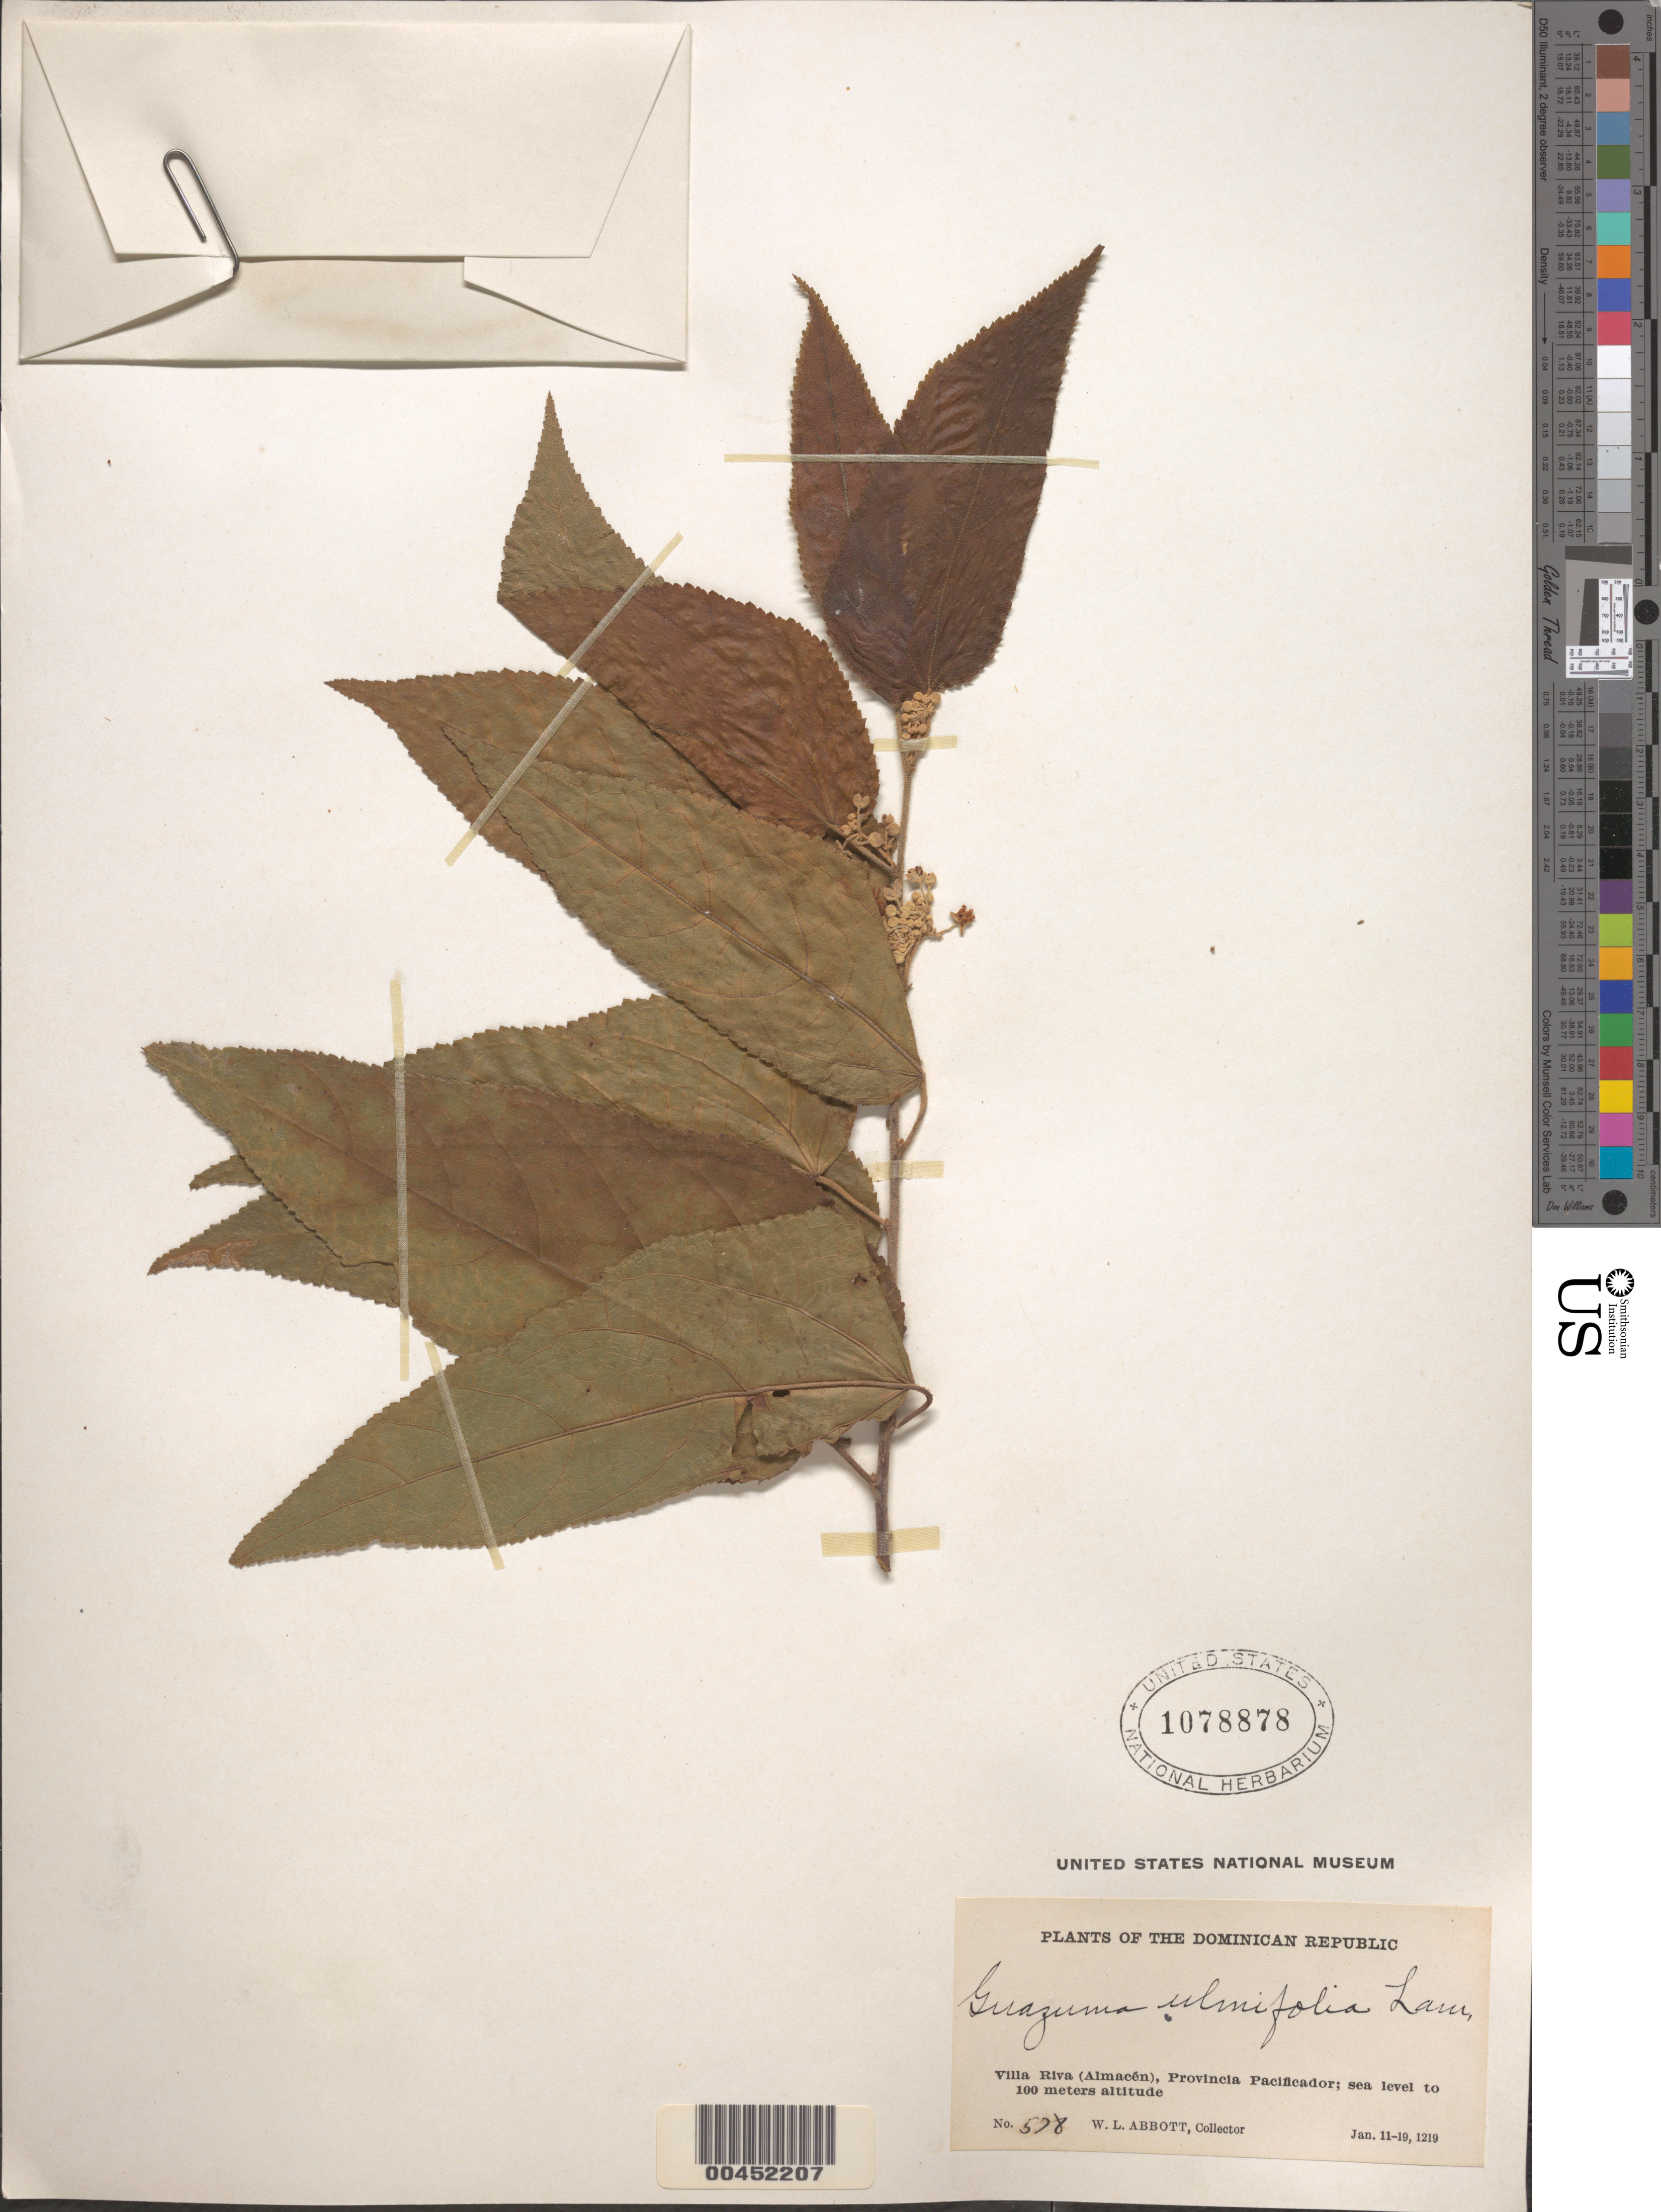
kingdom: Plantae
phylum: Tracheophyta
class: Magnoliopsida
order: Malvales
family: Malvaceae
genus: Guazuma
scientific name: Guazuma ulmifolia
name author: Lam.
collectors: W. L. Abbott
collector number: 578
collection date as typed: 11 Jan 1921 to 19 Jan 1921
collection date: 1921-01-11/1921-01-19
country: Dominican Republic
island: Hispaniola Island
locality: Villa Riva (Almacén), Provincia Pacficador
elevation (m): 0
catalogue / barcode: US 1078878